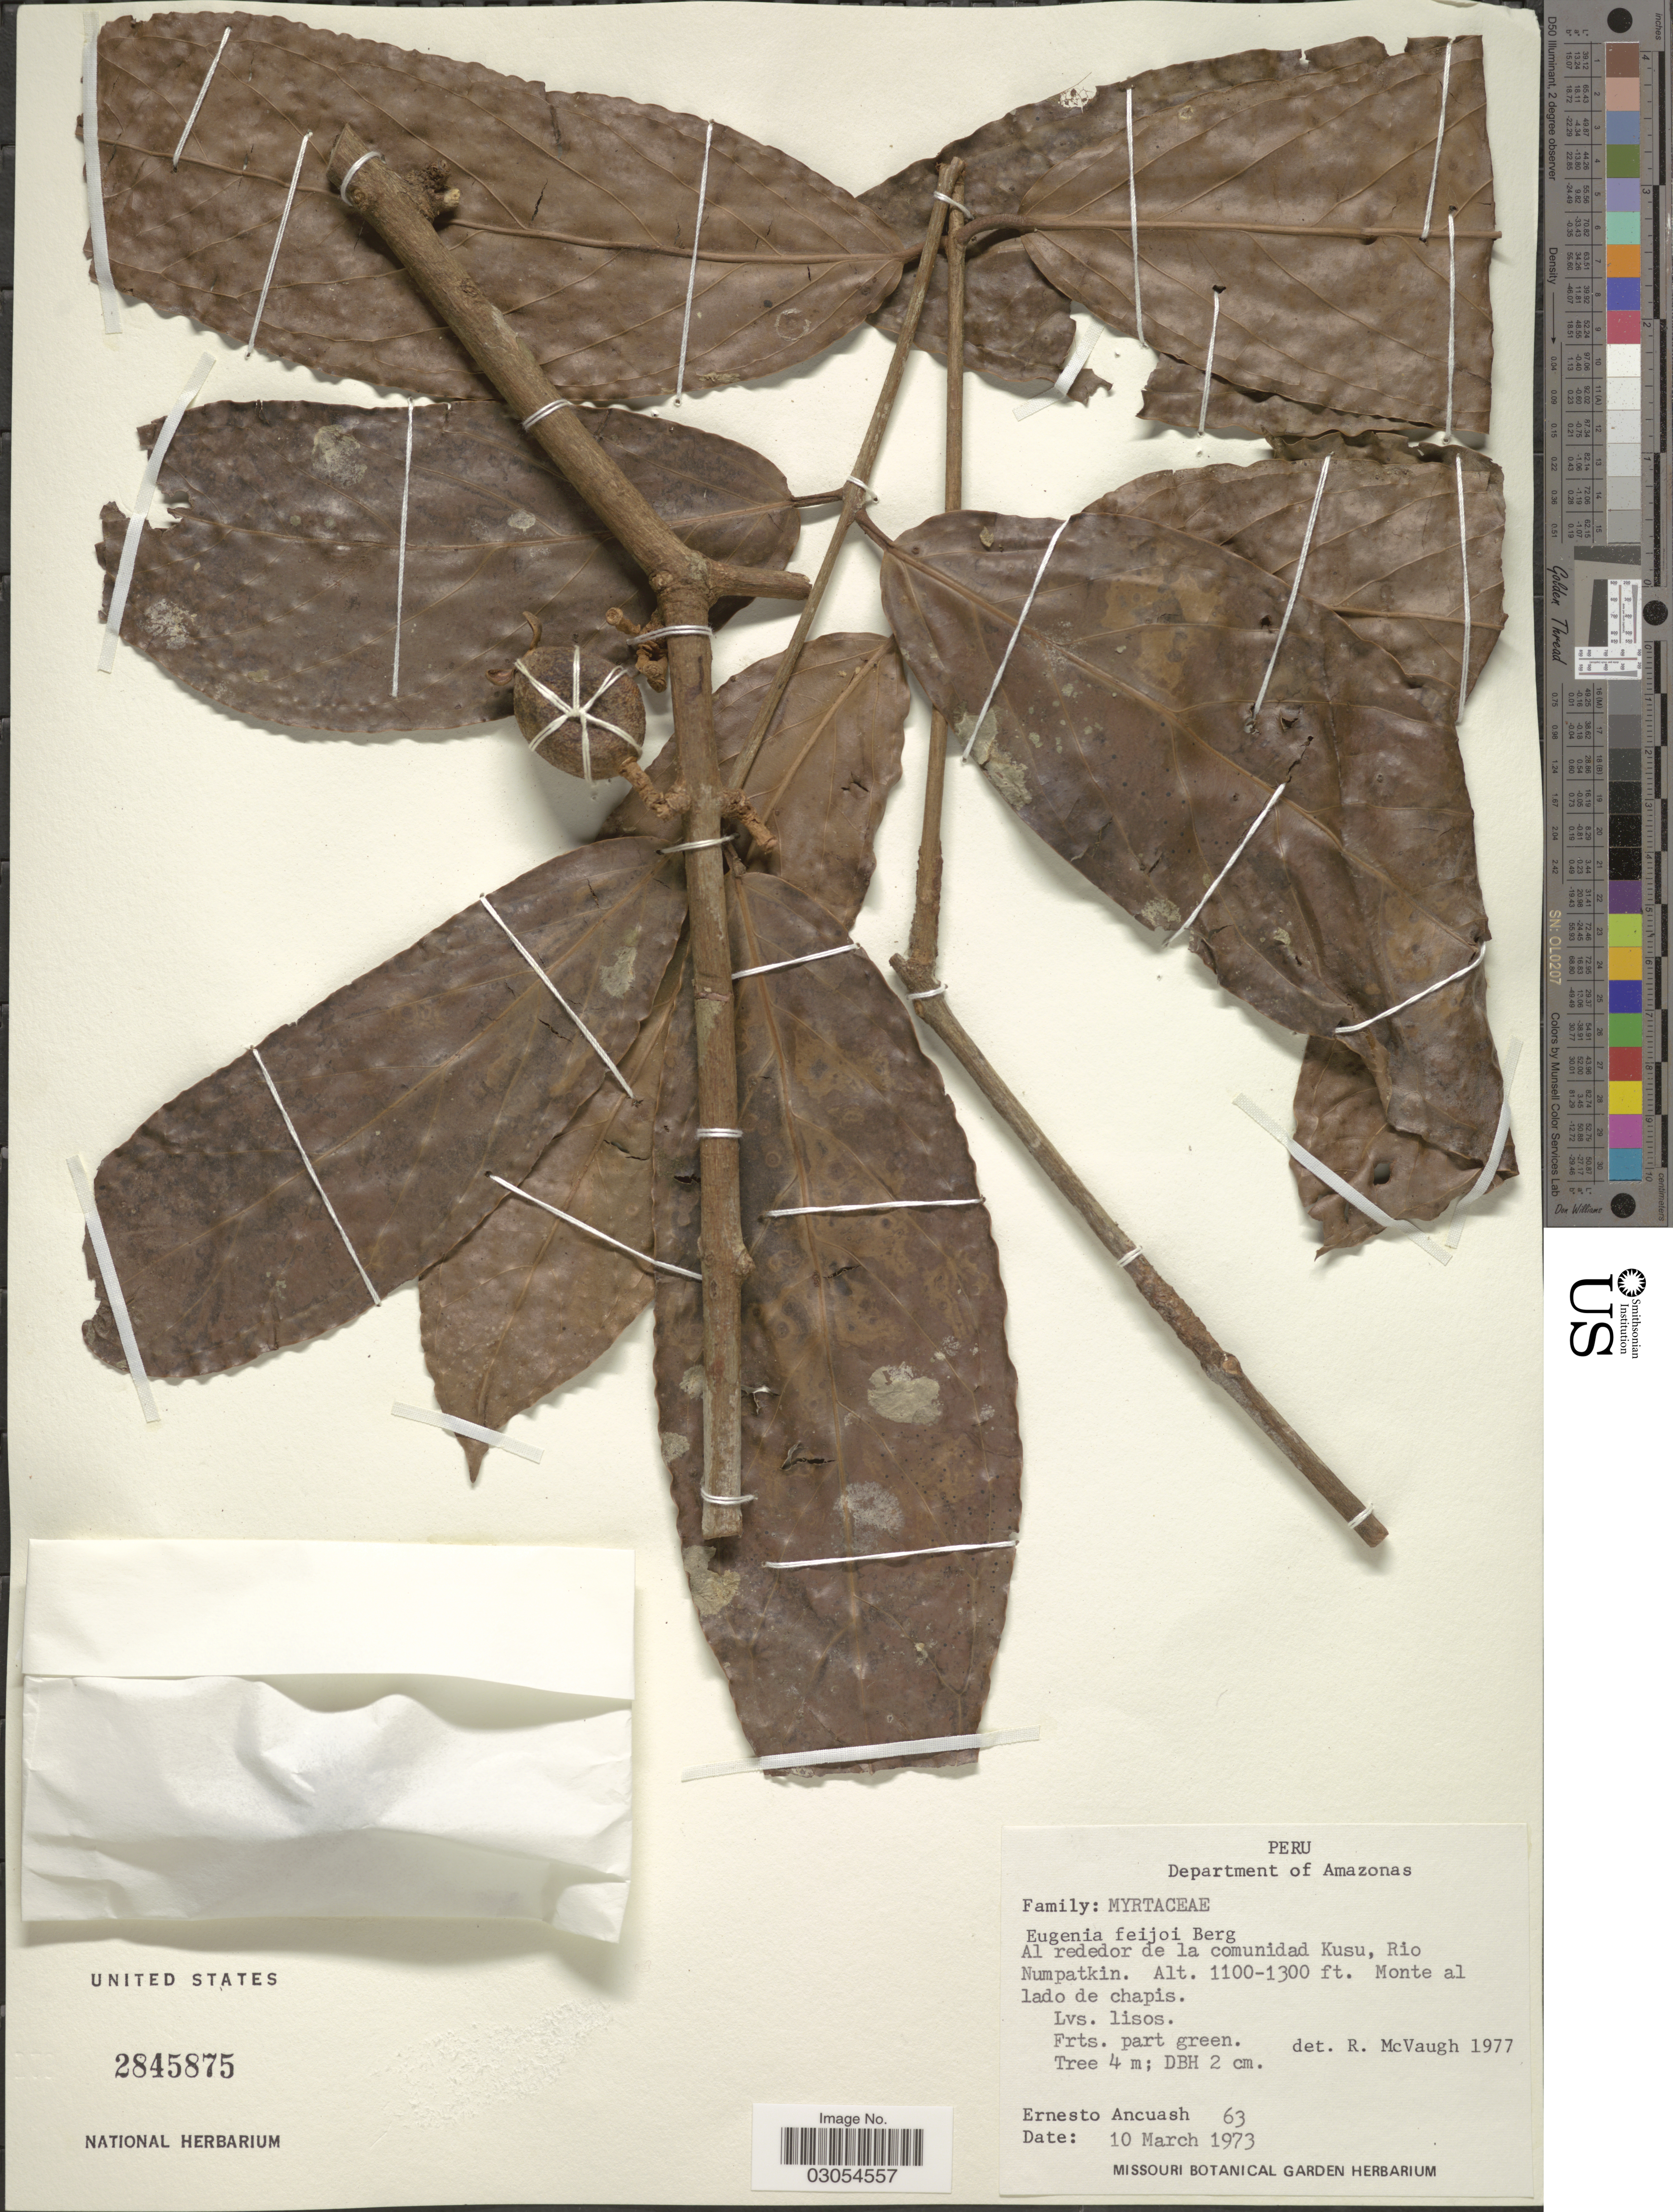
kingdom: Plantae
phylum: Tracheophyta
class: Magnoliopsida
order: Myrtales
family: Myrtaceae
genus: Eugenia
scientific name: Eugenia moschata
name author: (Aubl.) Nied. ex Durand & B.D. Jacks.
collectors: E. Ancuash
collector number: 63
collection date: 1973-03-10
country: Peru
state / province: Amazonas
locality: Department of Amazonas. Al rededor de la comunidad Kusu, Rio Numpatkin. Monte al lado de chapis.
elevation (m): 335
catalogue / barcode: US 2845875